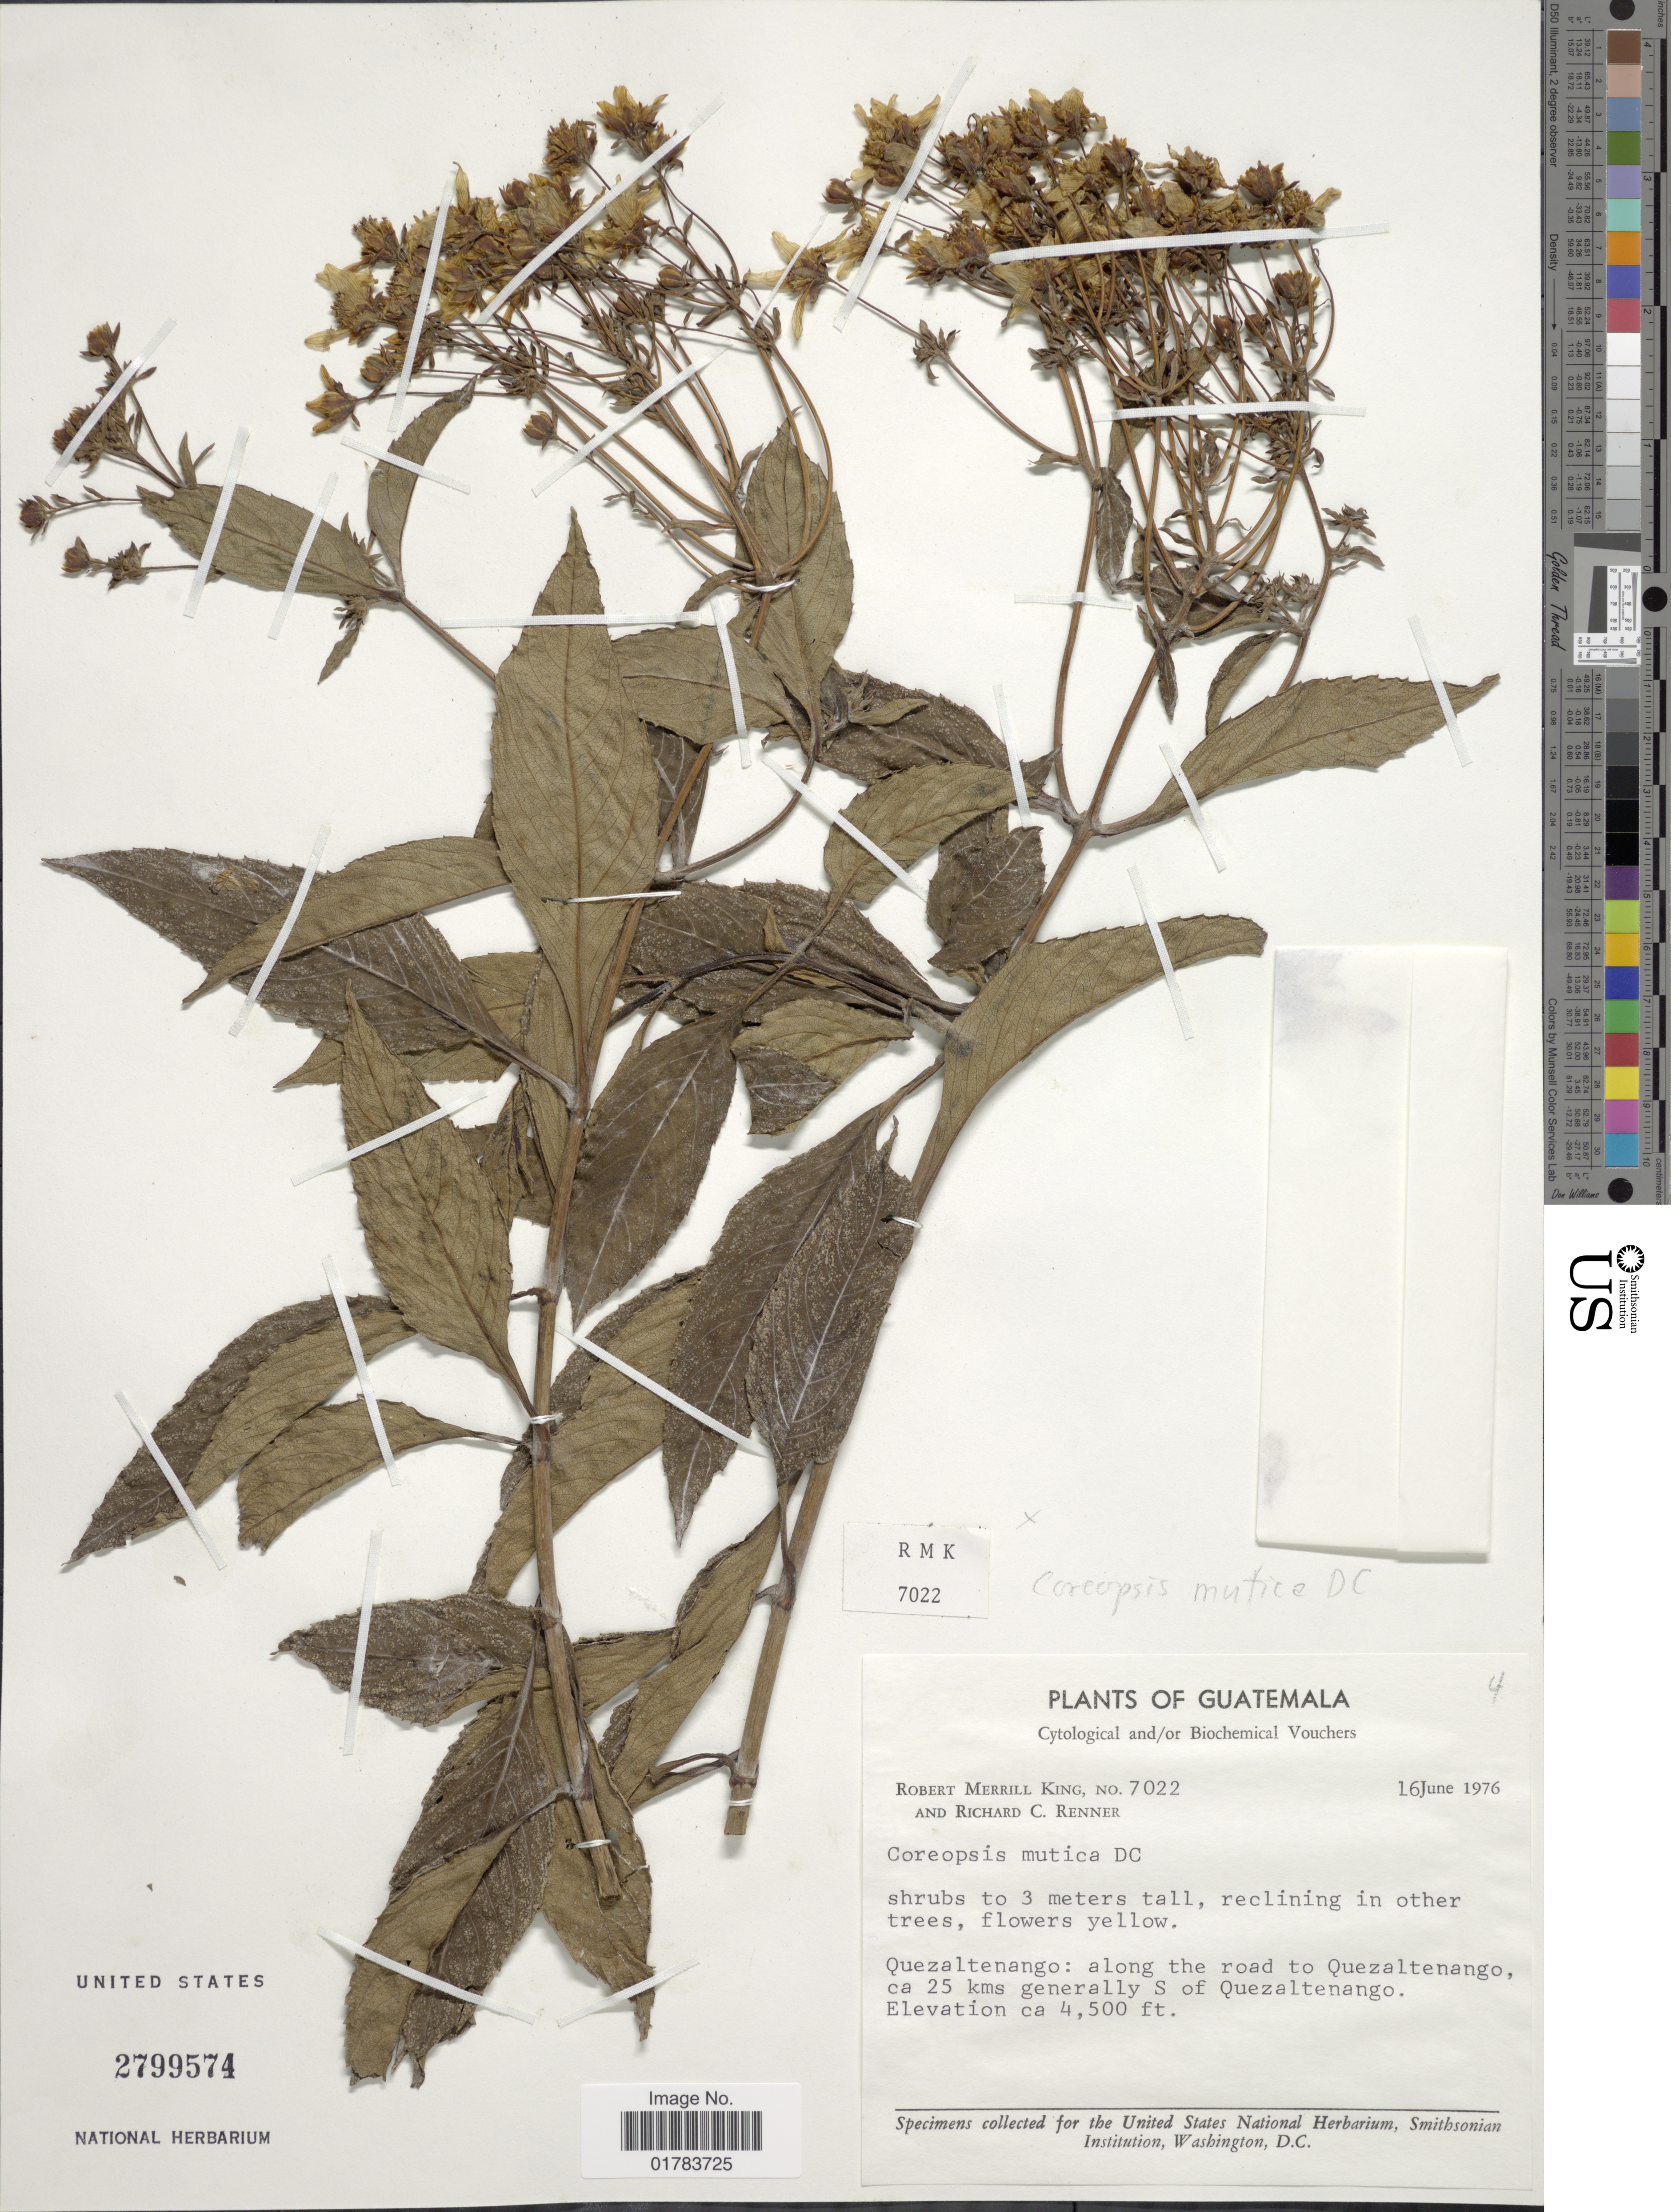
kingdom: Plantae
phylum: Tracheophyta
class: Magnoliopsida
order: Asterales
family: Asteraceae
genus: Coreopsis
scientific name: Coreopsis mutica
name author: DC.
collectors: R. M. King & R. C. Renner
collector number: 7022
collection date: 1976-06-16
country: Guatemala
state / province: Quetzaltenango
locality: Along the road to Quezaltenango, ca 25 kms generally S of Quezaltenango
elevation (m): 1372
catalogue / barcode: US 2799574